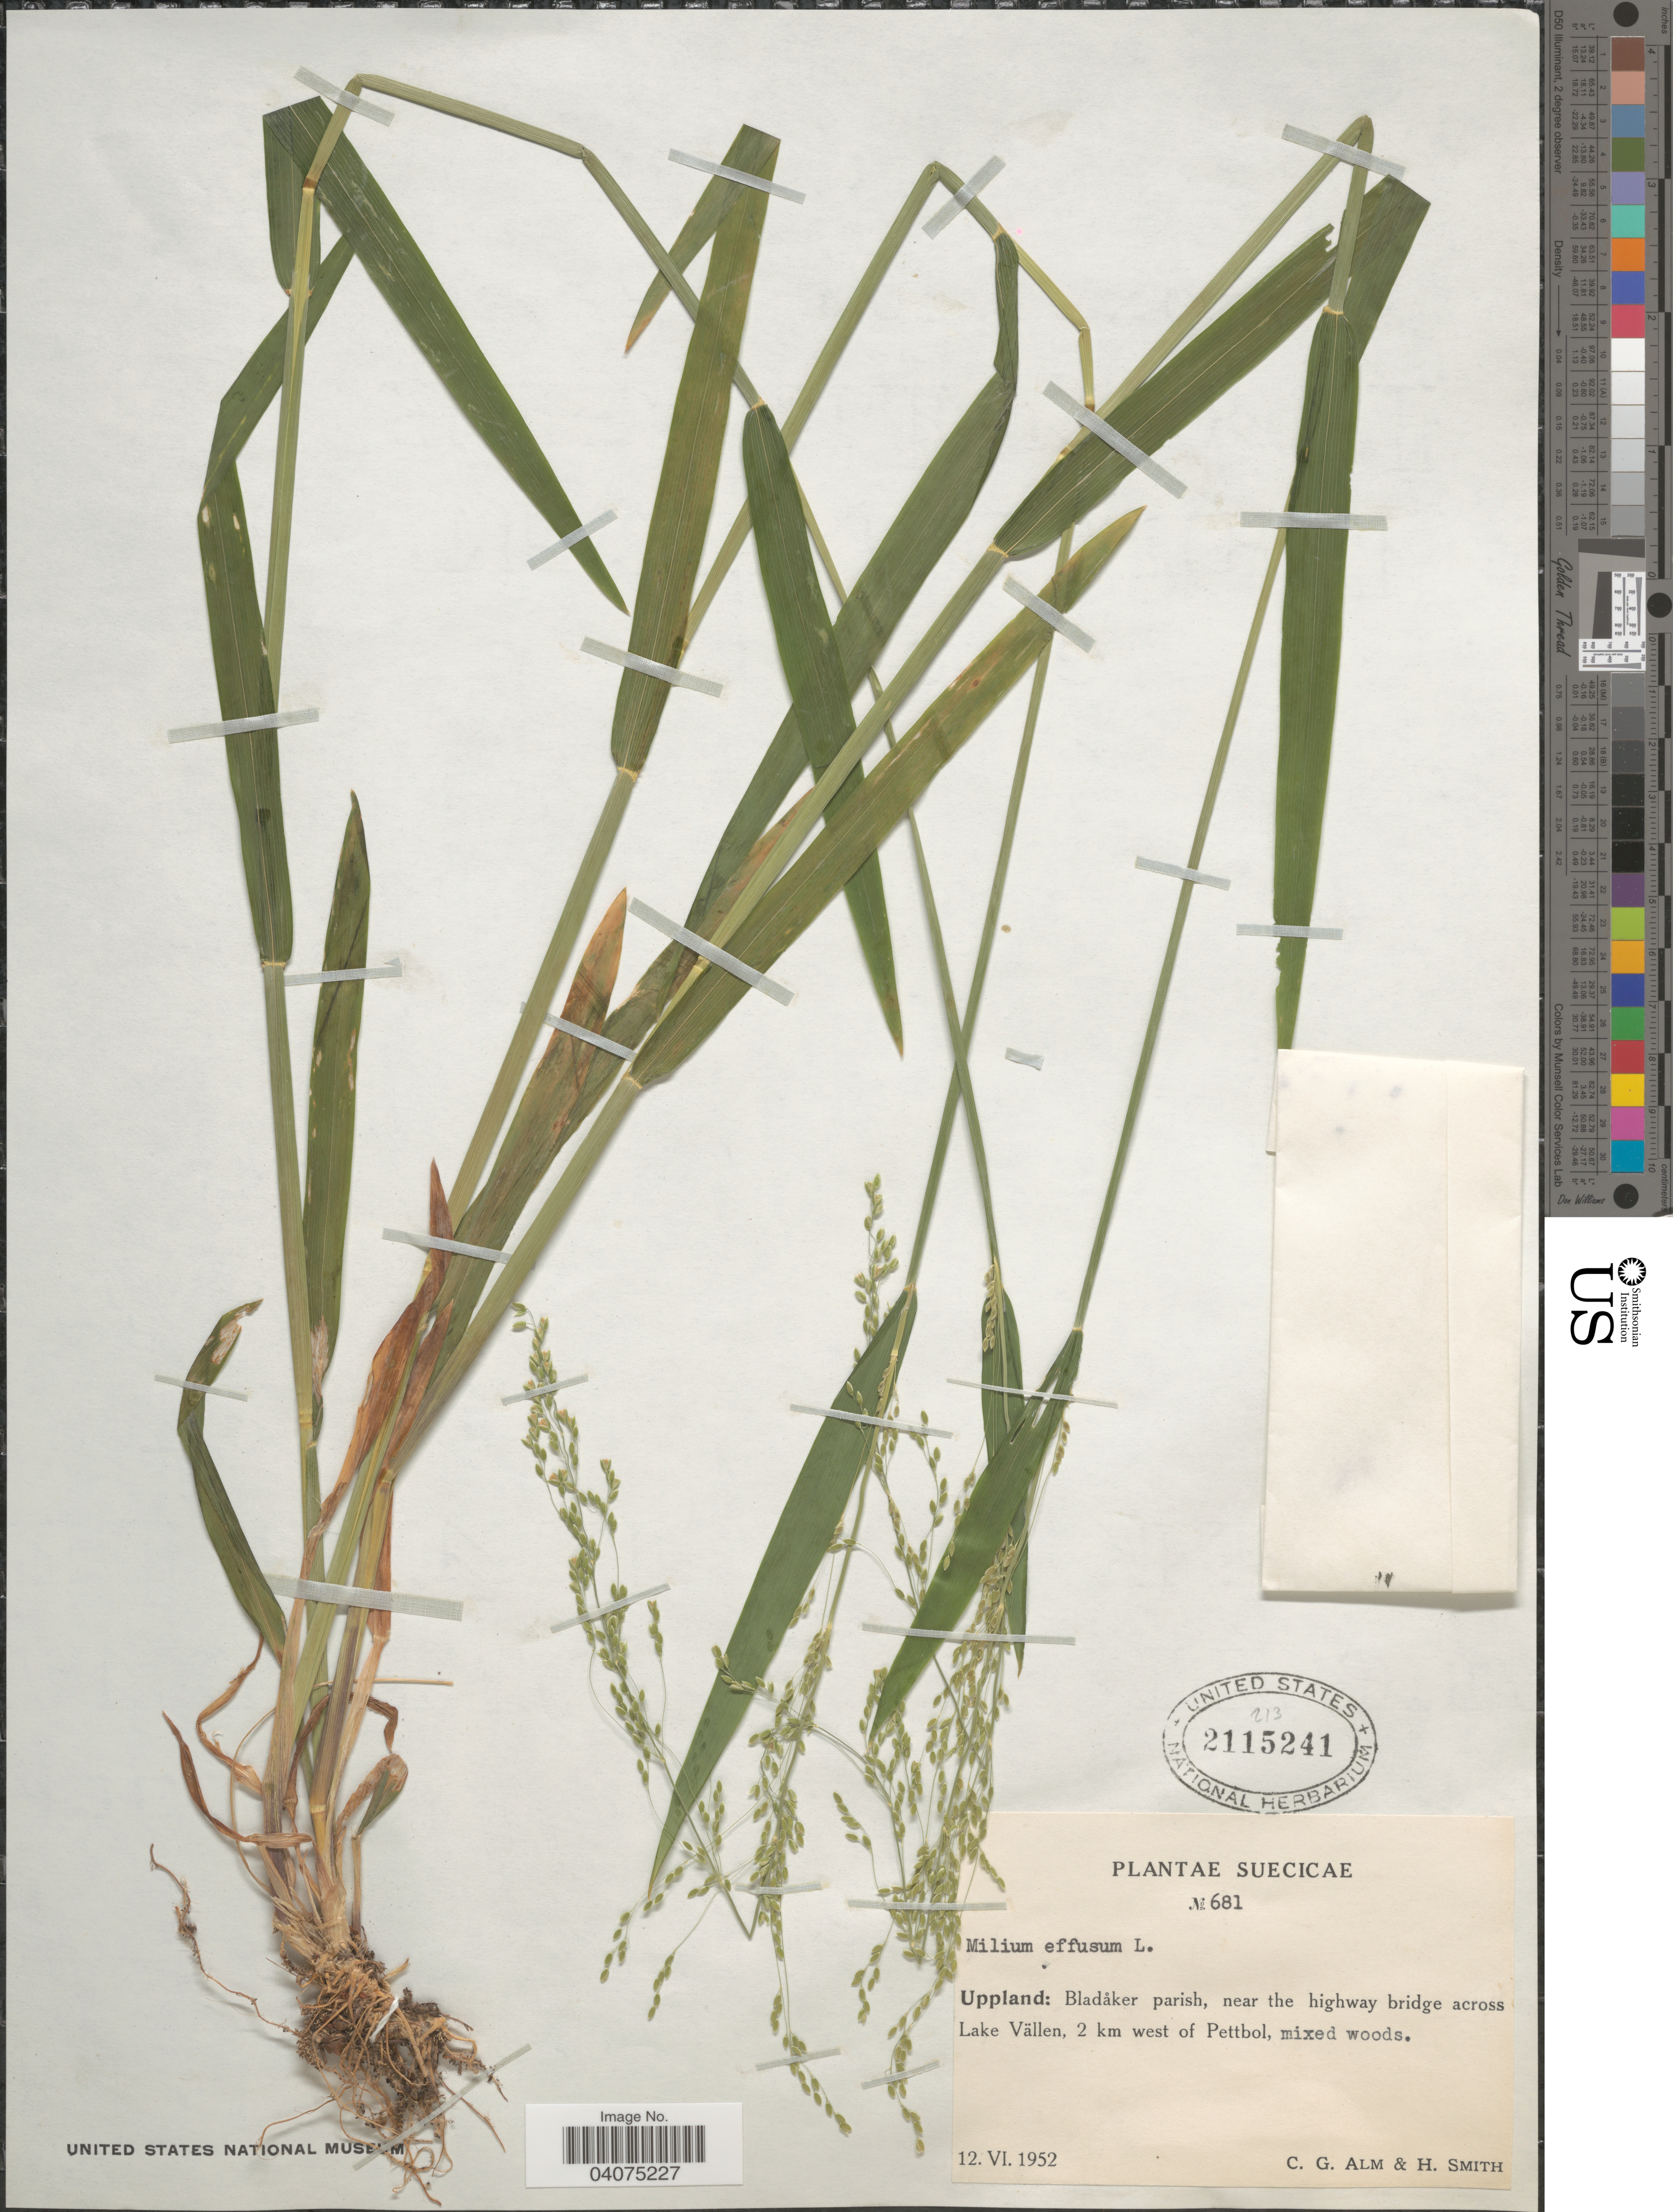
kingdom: Plantae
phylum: Tracheophyta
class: Liliopsida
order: Poales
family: Poaceae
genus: Milium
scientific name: Milium effusum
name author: L.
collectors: C. G. Alm & H. Smith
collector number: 681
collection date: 1952-06-12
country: Sweden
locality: Uppland: Bladåker parish, near the highway bridge across Lake Vällen, 2 km west of Pettbol, mixed woods.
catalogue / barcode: US 2115241